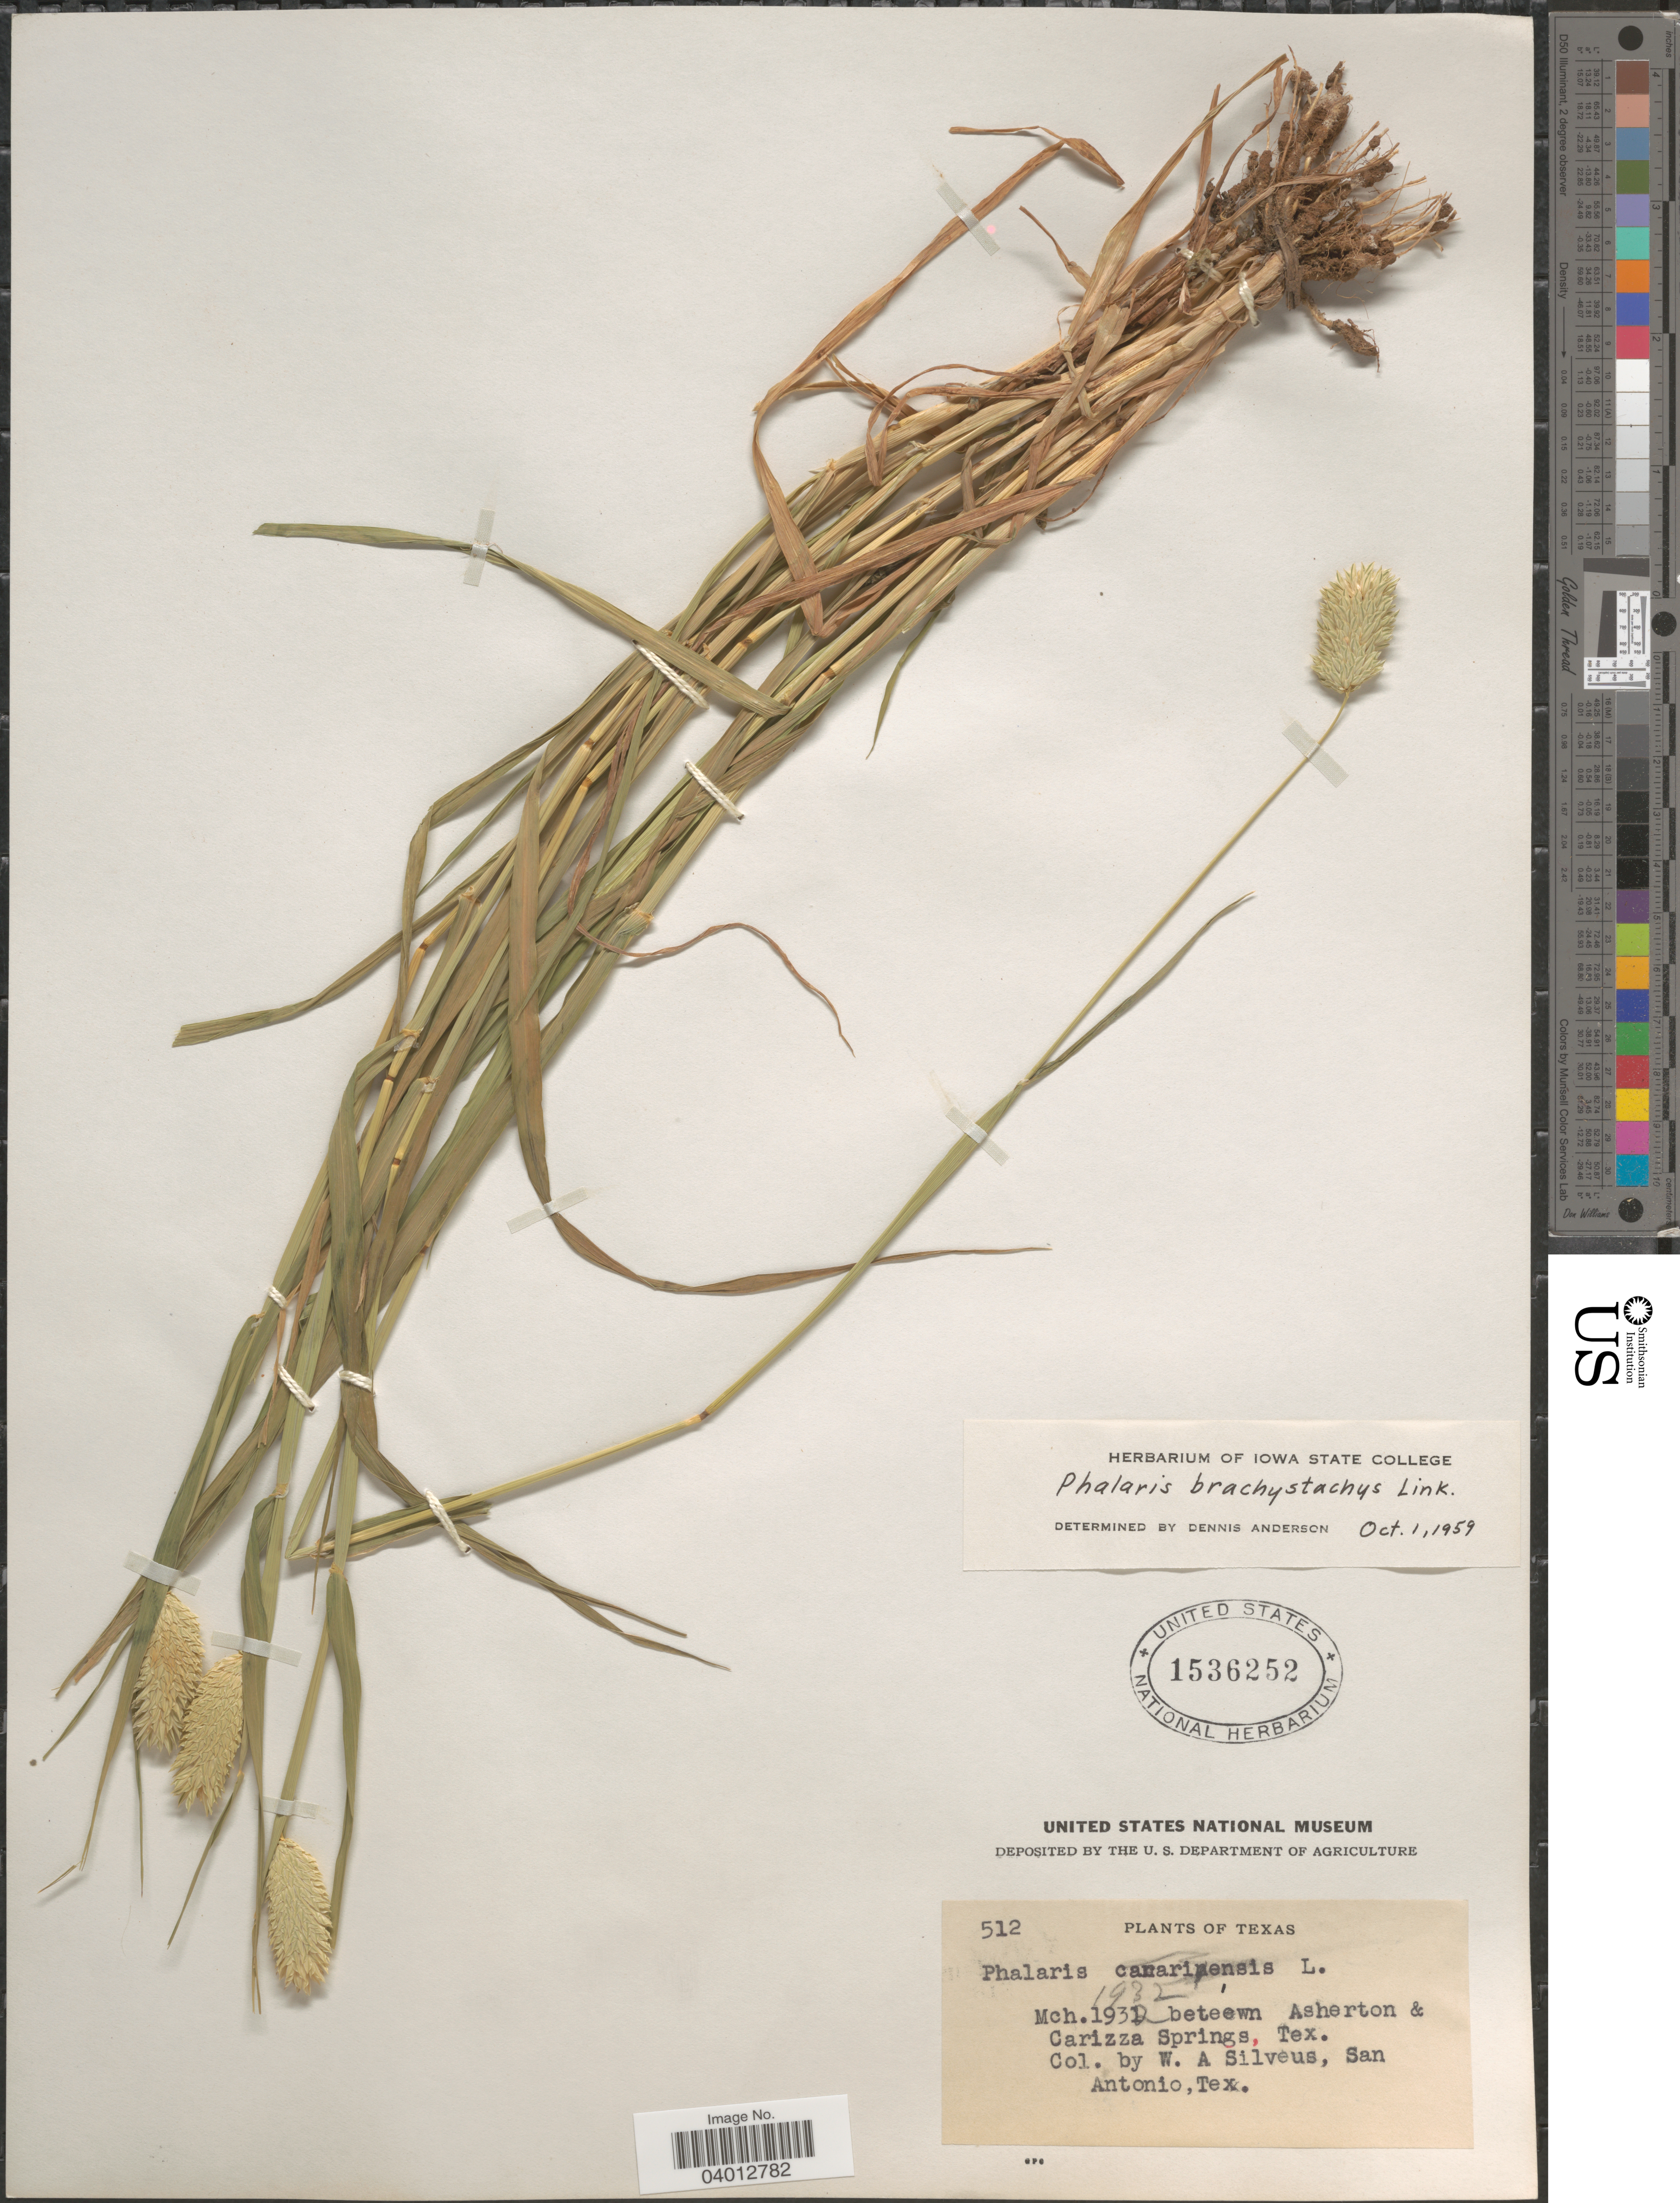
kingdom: Plantae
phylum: Tracheophyta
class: Liliopsida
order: Poales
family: Poaceae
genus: Phalaris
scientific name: Phalaris canariensis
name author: L.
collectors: W. Silveus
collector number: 512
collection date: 1932-03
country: United States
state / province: Texas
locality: Beteewn Asherton and Carizza Springs.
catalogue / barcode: US 1536252